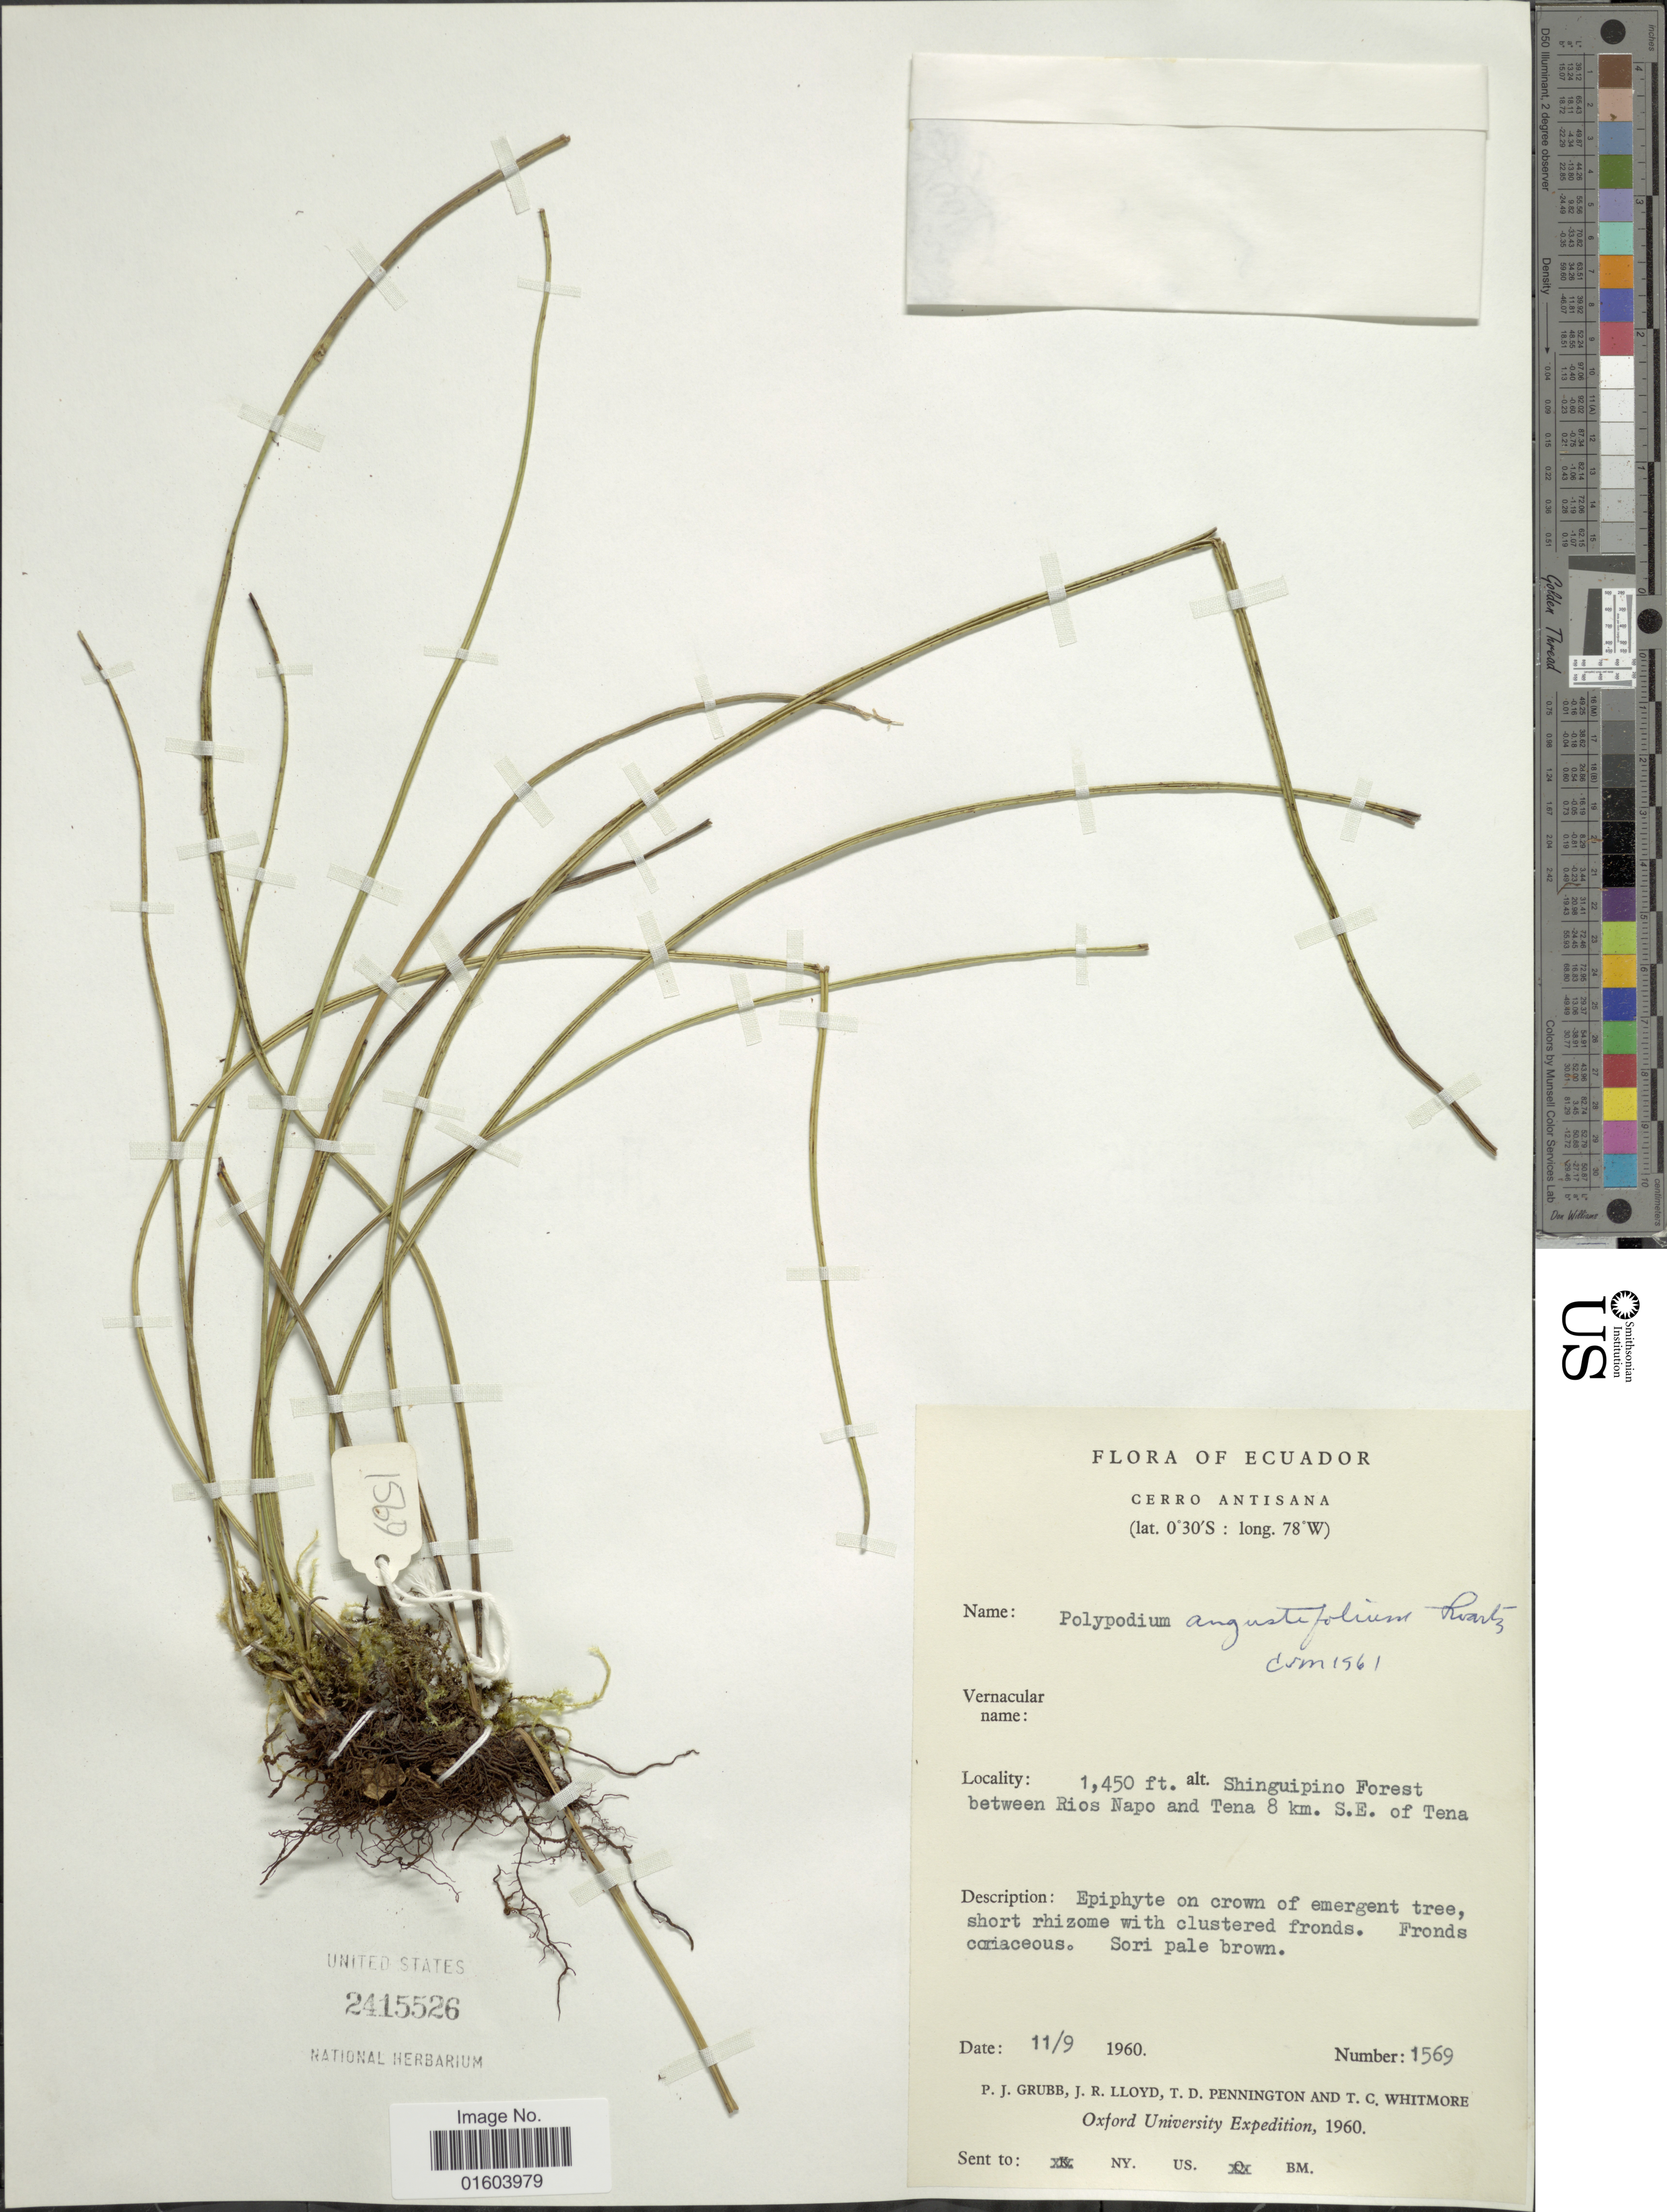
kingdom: Plantae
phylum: Tracheophyta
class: Polypodiopsida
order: Polypodiales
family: Polypodiaceae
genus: Campyloneurum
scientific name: Campyloneurum angustifolium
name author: (Sw.) Fée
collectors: P. J. Grubb, J. R. Lloyd, T. D. Pennington & T. C. Whitmore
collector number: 1569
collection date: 1960-09-11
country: Ecuador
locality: Cerro Antisana, Shinguipino Forest between Rios Napo and Tena 8 km. S.E. of Tena.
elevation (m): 442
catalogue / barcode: US 2415526